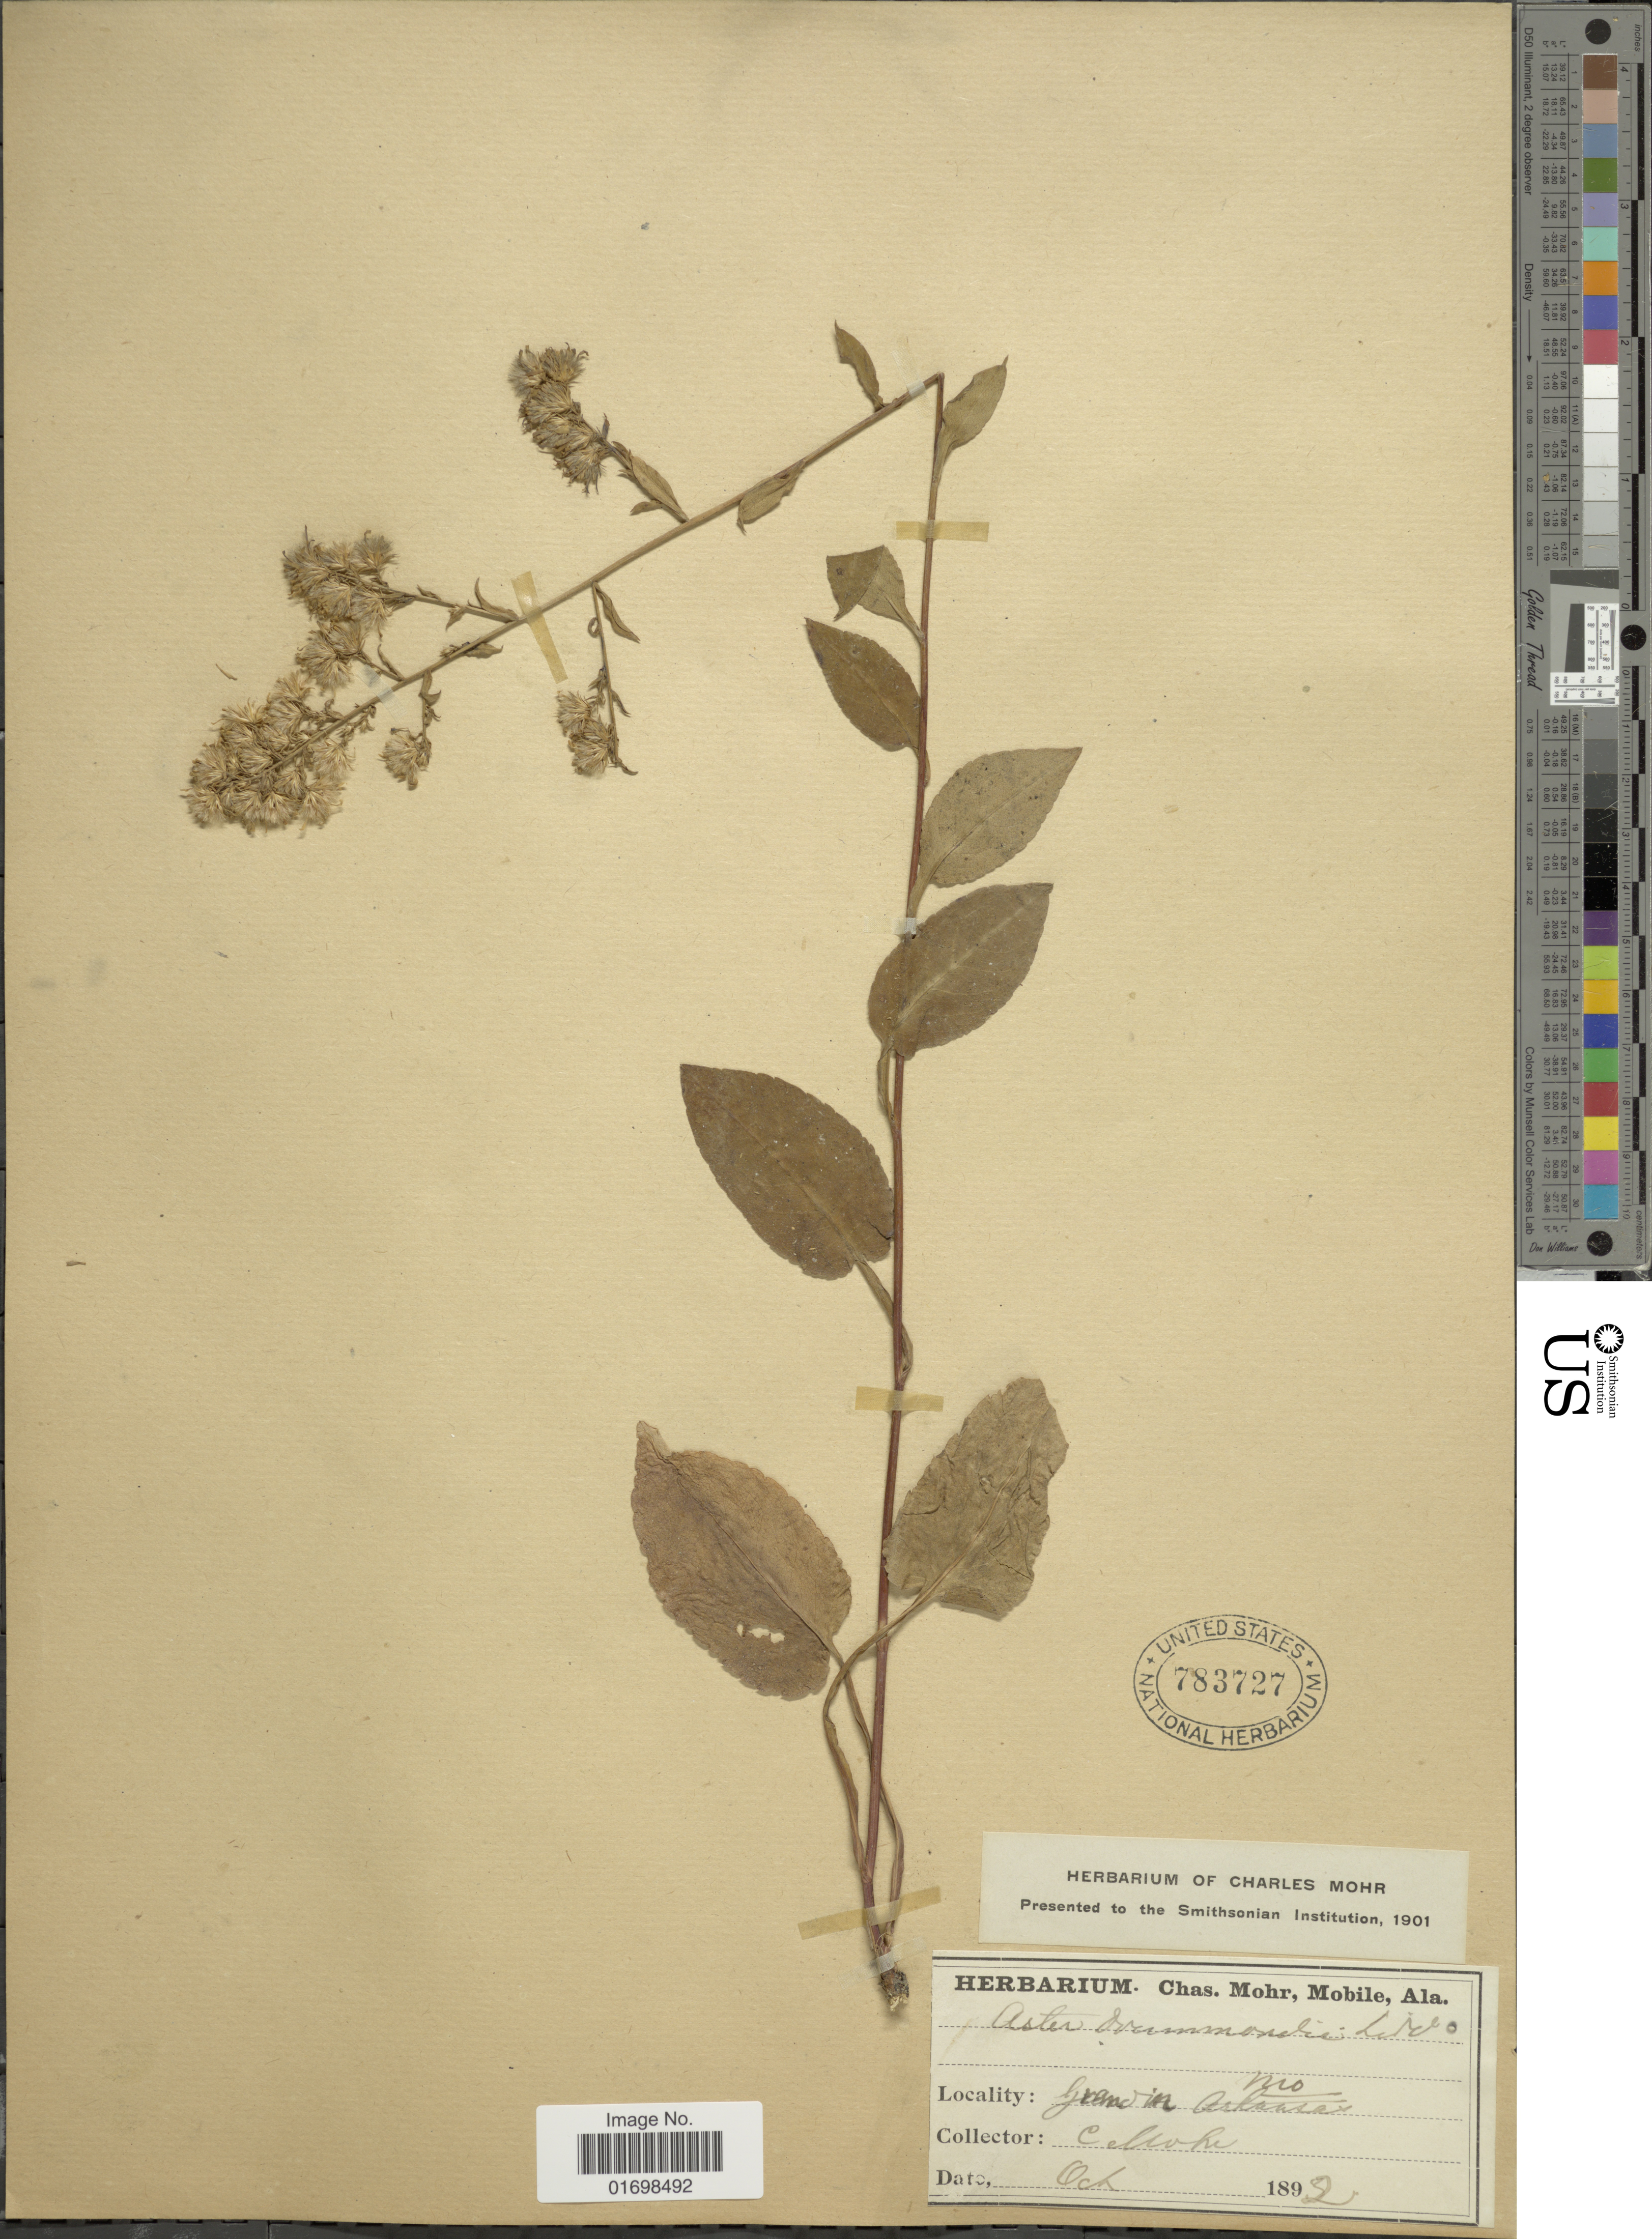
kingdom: Plantae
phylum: Tracheophyta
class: Magnoliopsida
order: Asterales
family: Asteraceae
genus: Symphyotrichum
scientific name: Symphyotrichum drummondii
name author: (Lindl.) G.L. Nesom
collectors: C. T. Mohr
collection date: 1892-11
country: United States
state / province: Missouri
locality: Grand in Mo.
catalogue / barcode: US 783727